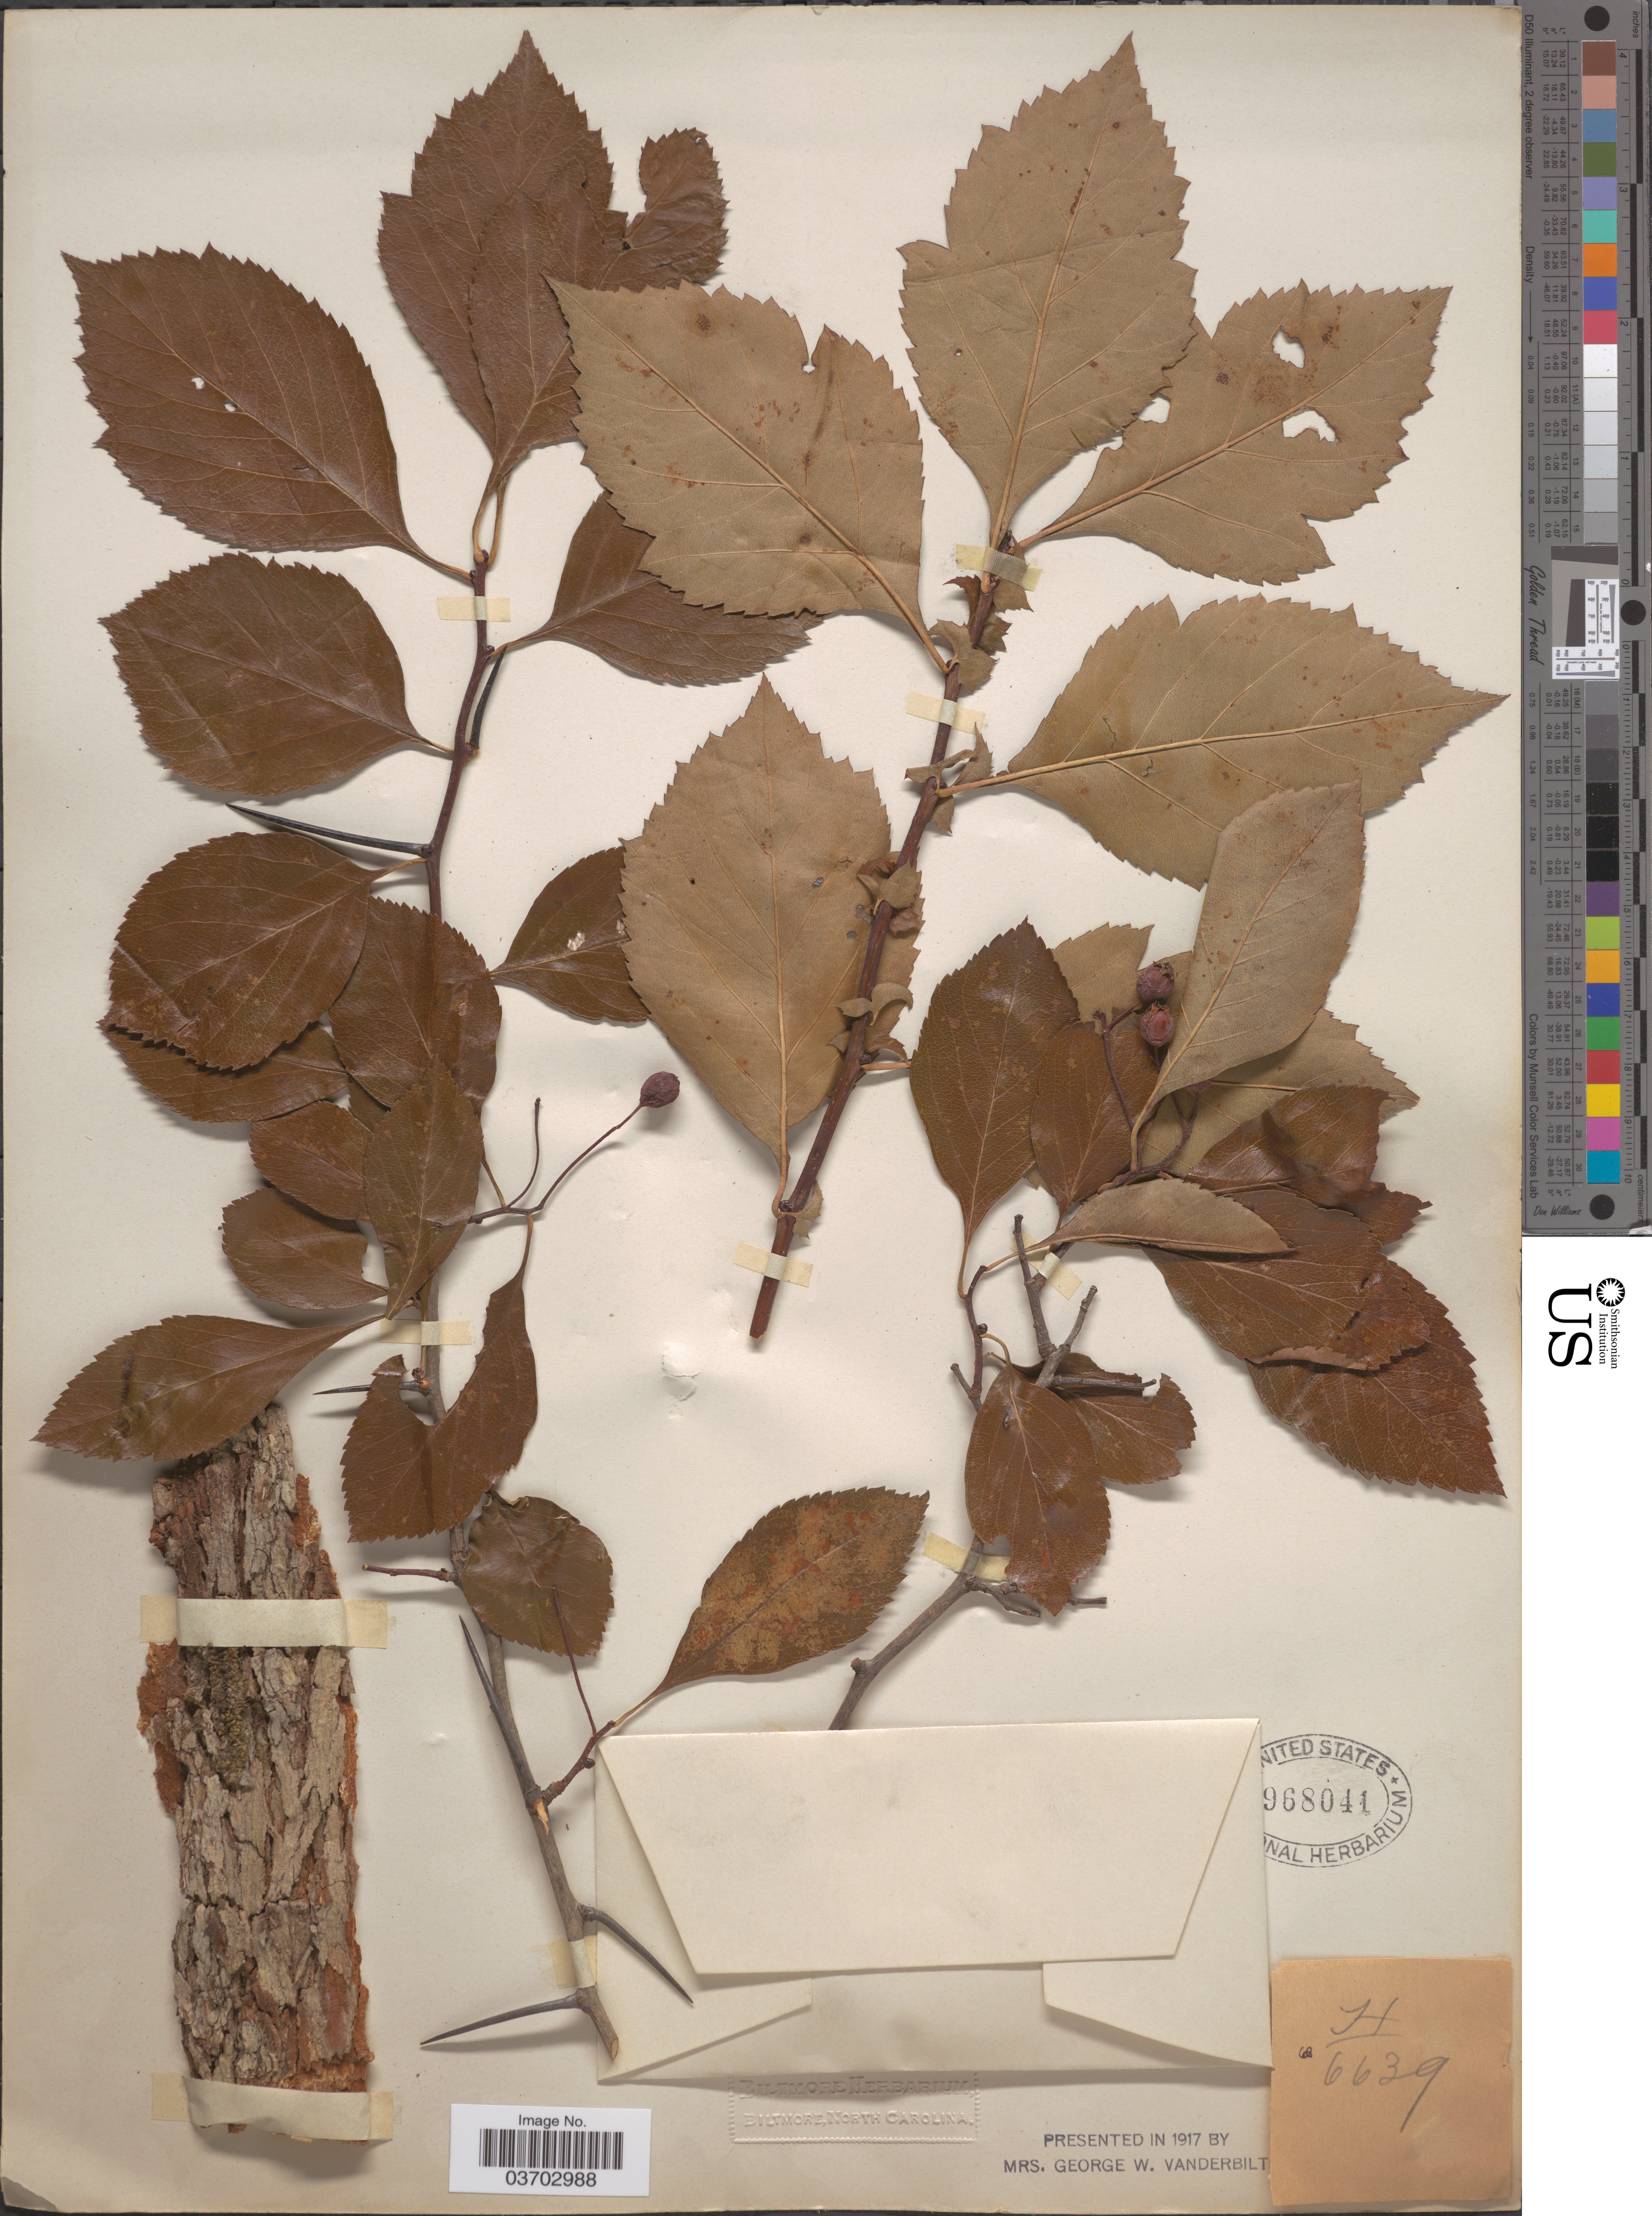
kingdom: Plantae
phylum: Tracheophyta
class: Magnoliopsida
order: Rosales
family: Rosaceae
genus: Crataegus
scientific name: Crataegus sp.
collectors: ex herb. Biltmore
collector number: H/6639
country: United States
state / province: North Carolina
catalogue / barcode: US 968041